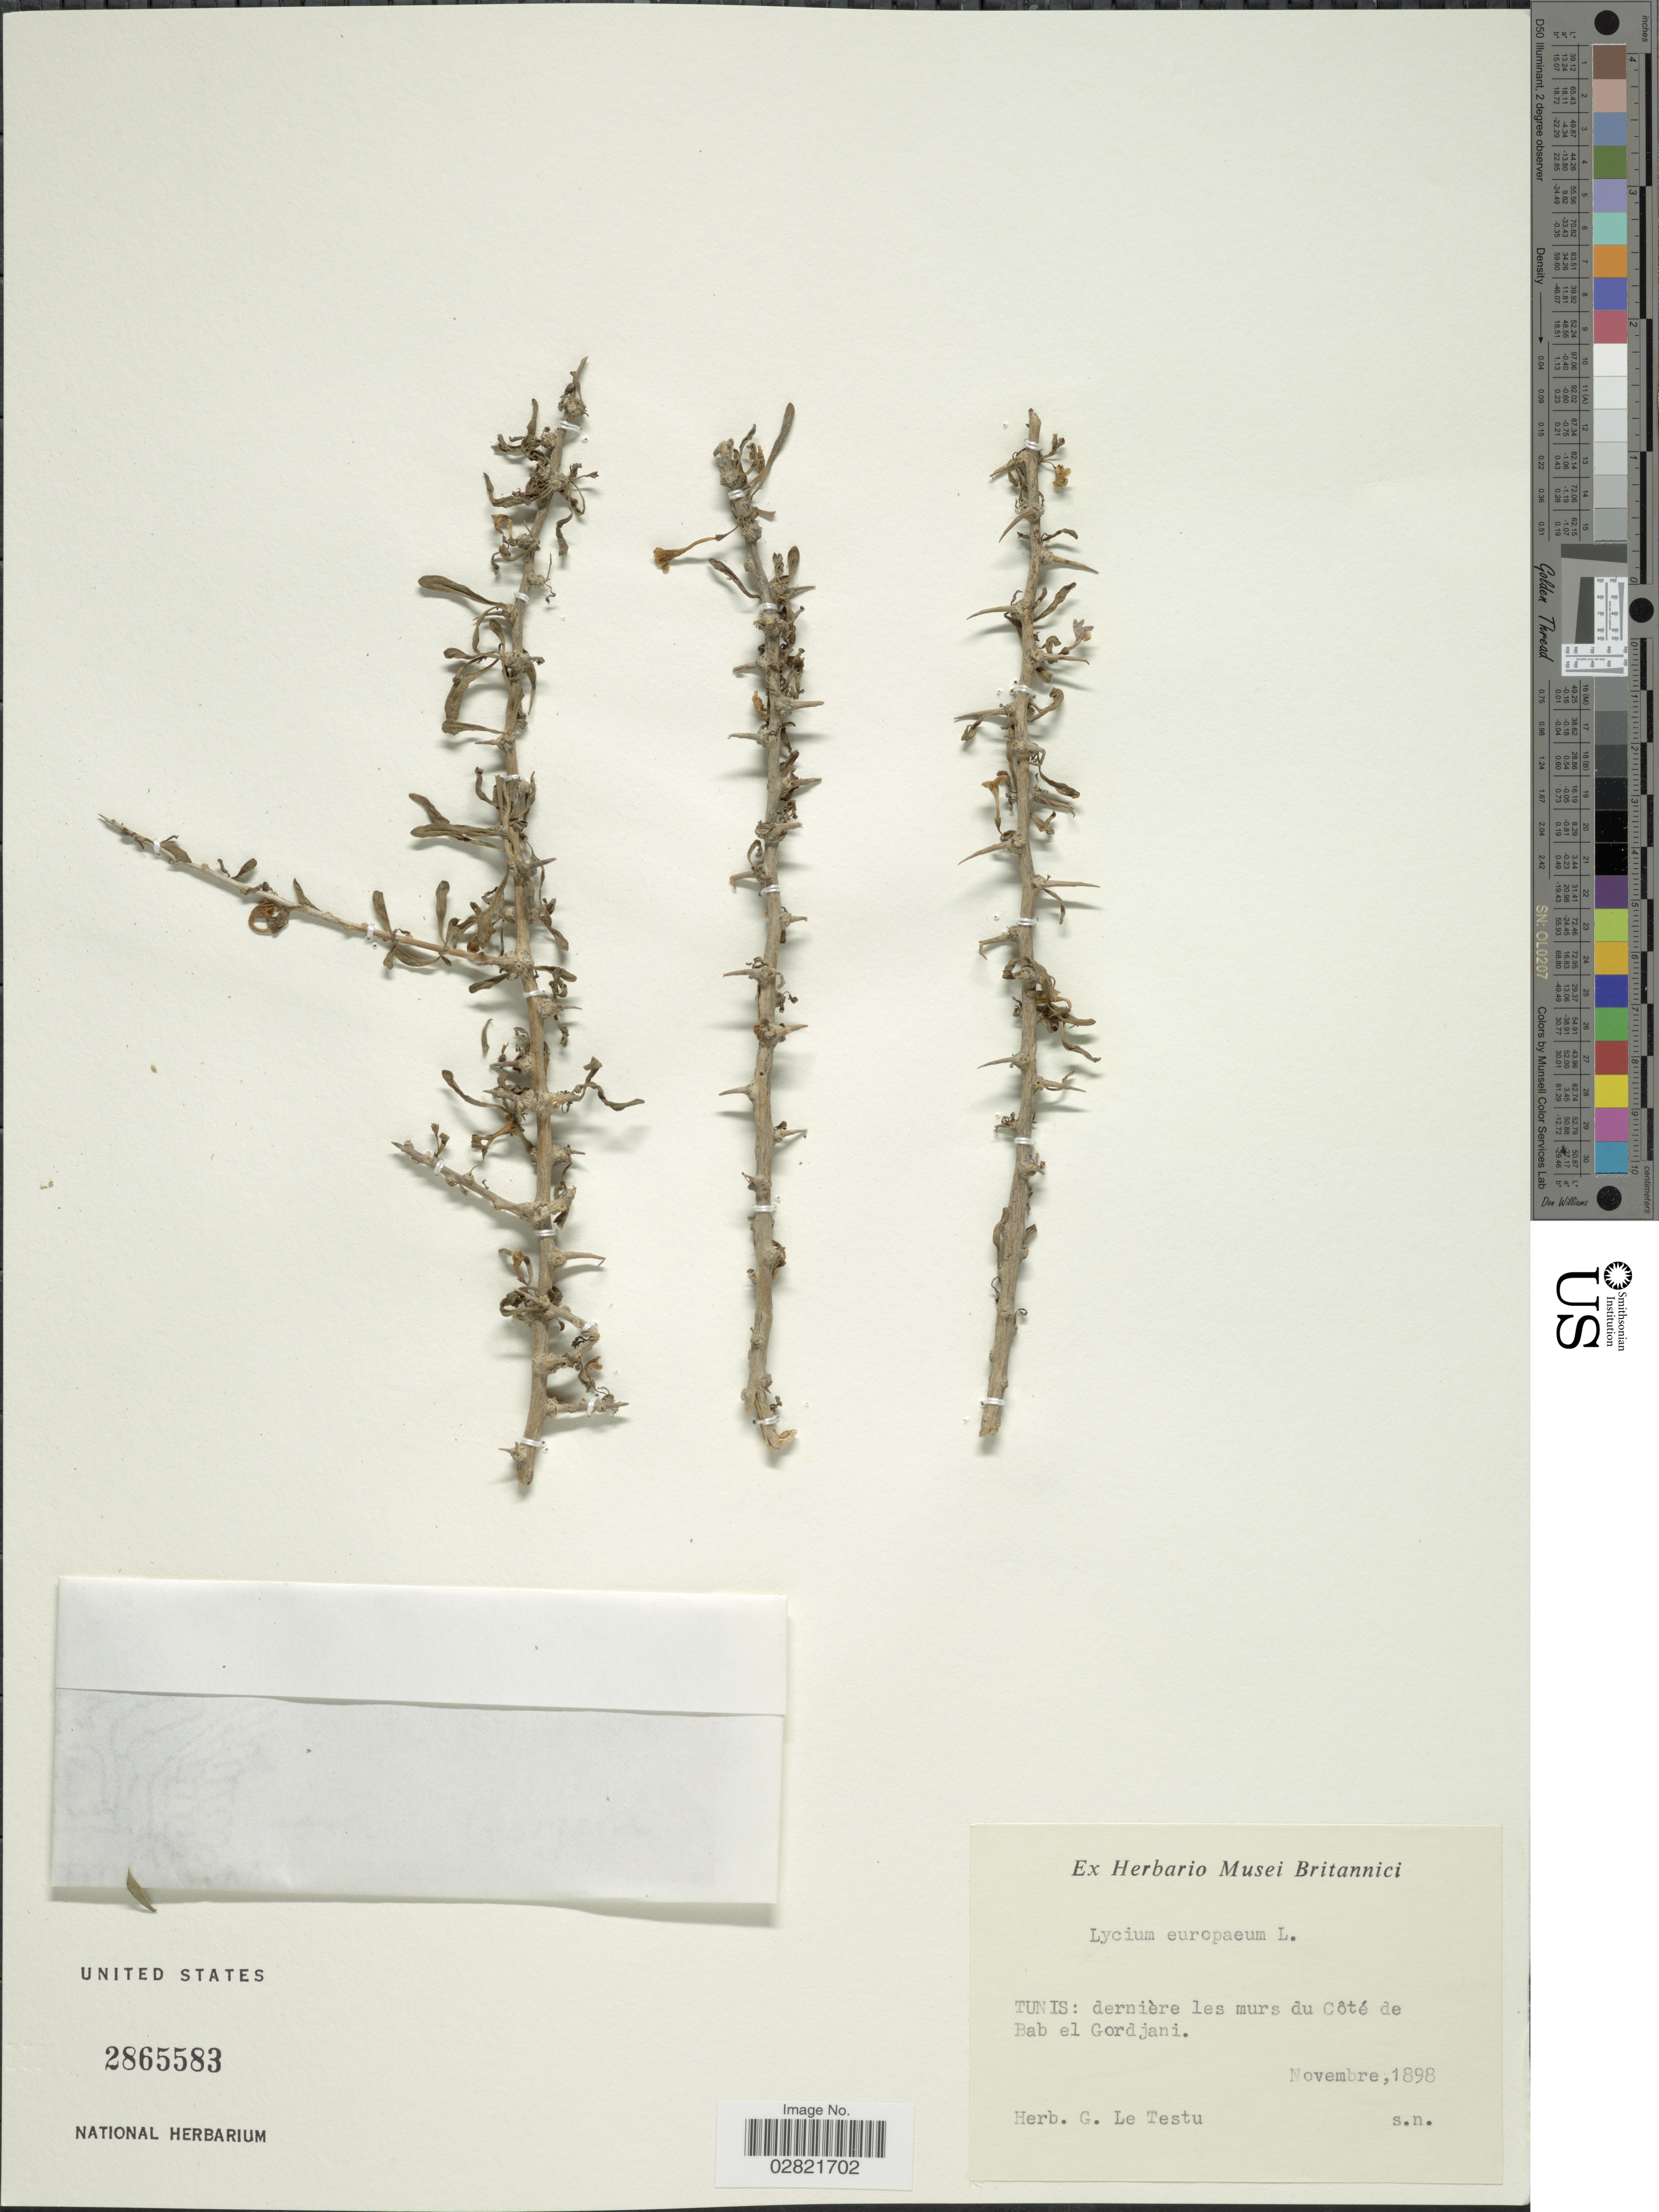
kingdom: Plantae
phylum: Tracheophyta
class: Magnoliopsida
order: Solanales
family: Solanaceae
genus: Lycium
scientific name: Lycium hirsutum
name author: Dunal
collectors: ex herb. G. Le Testu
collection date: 1898-11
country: Tunisia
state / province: Tunis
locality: Dernière les murs du Côté de Bab el Gordjani.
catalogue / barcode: US 2865583